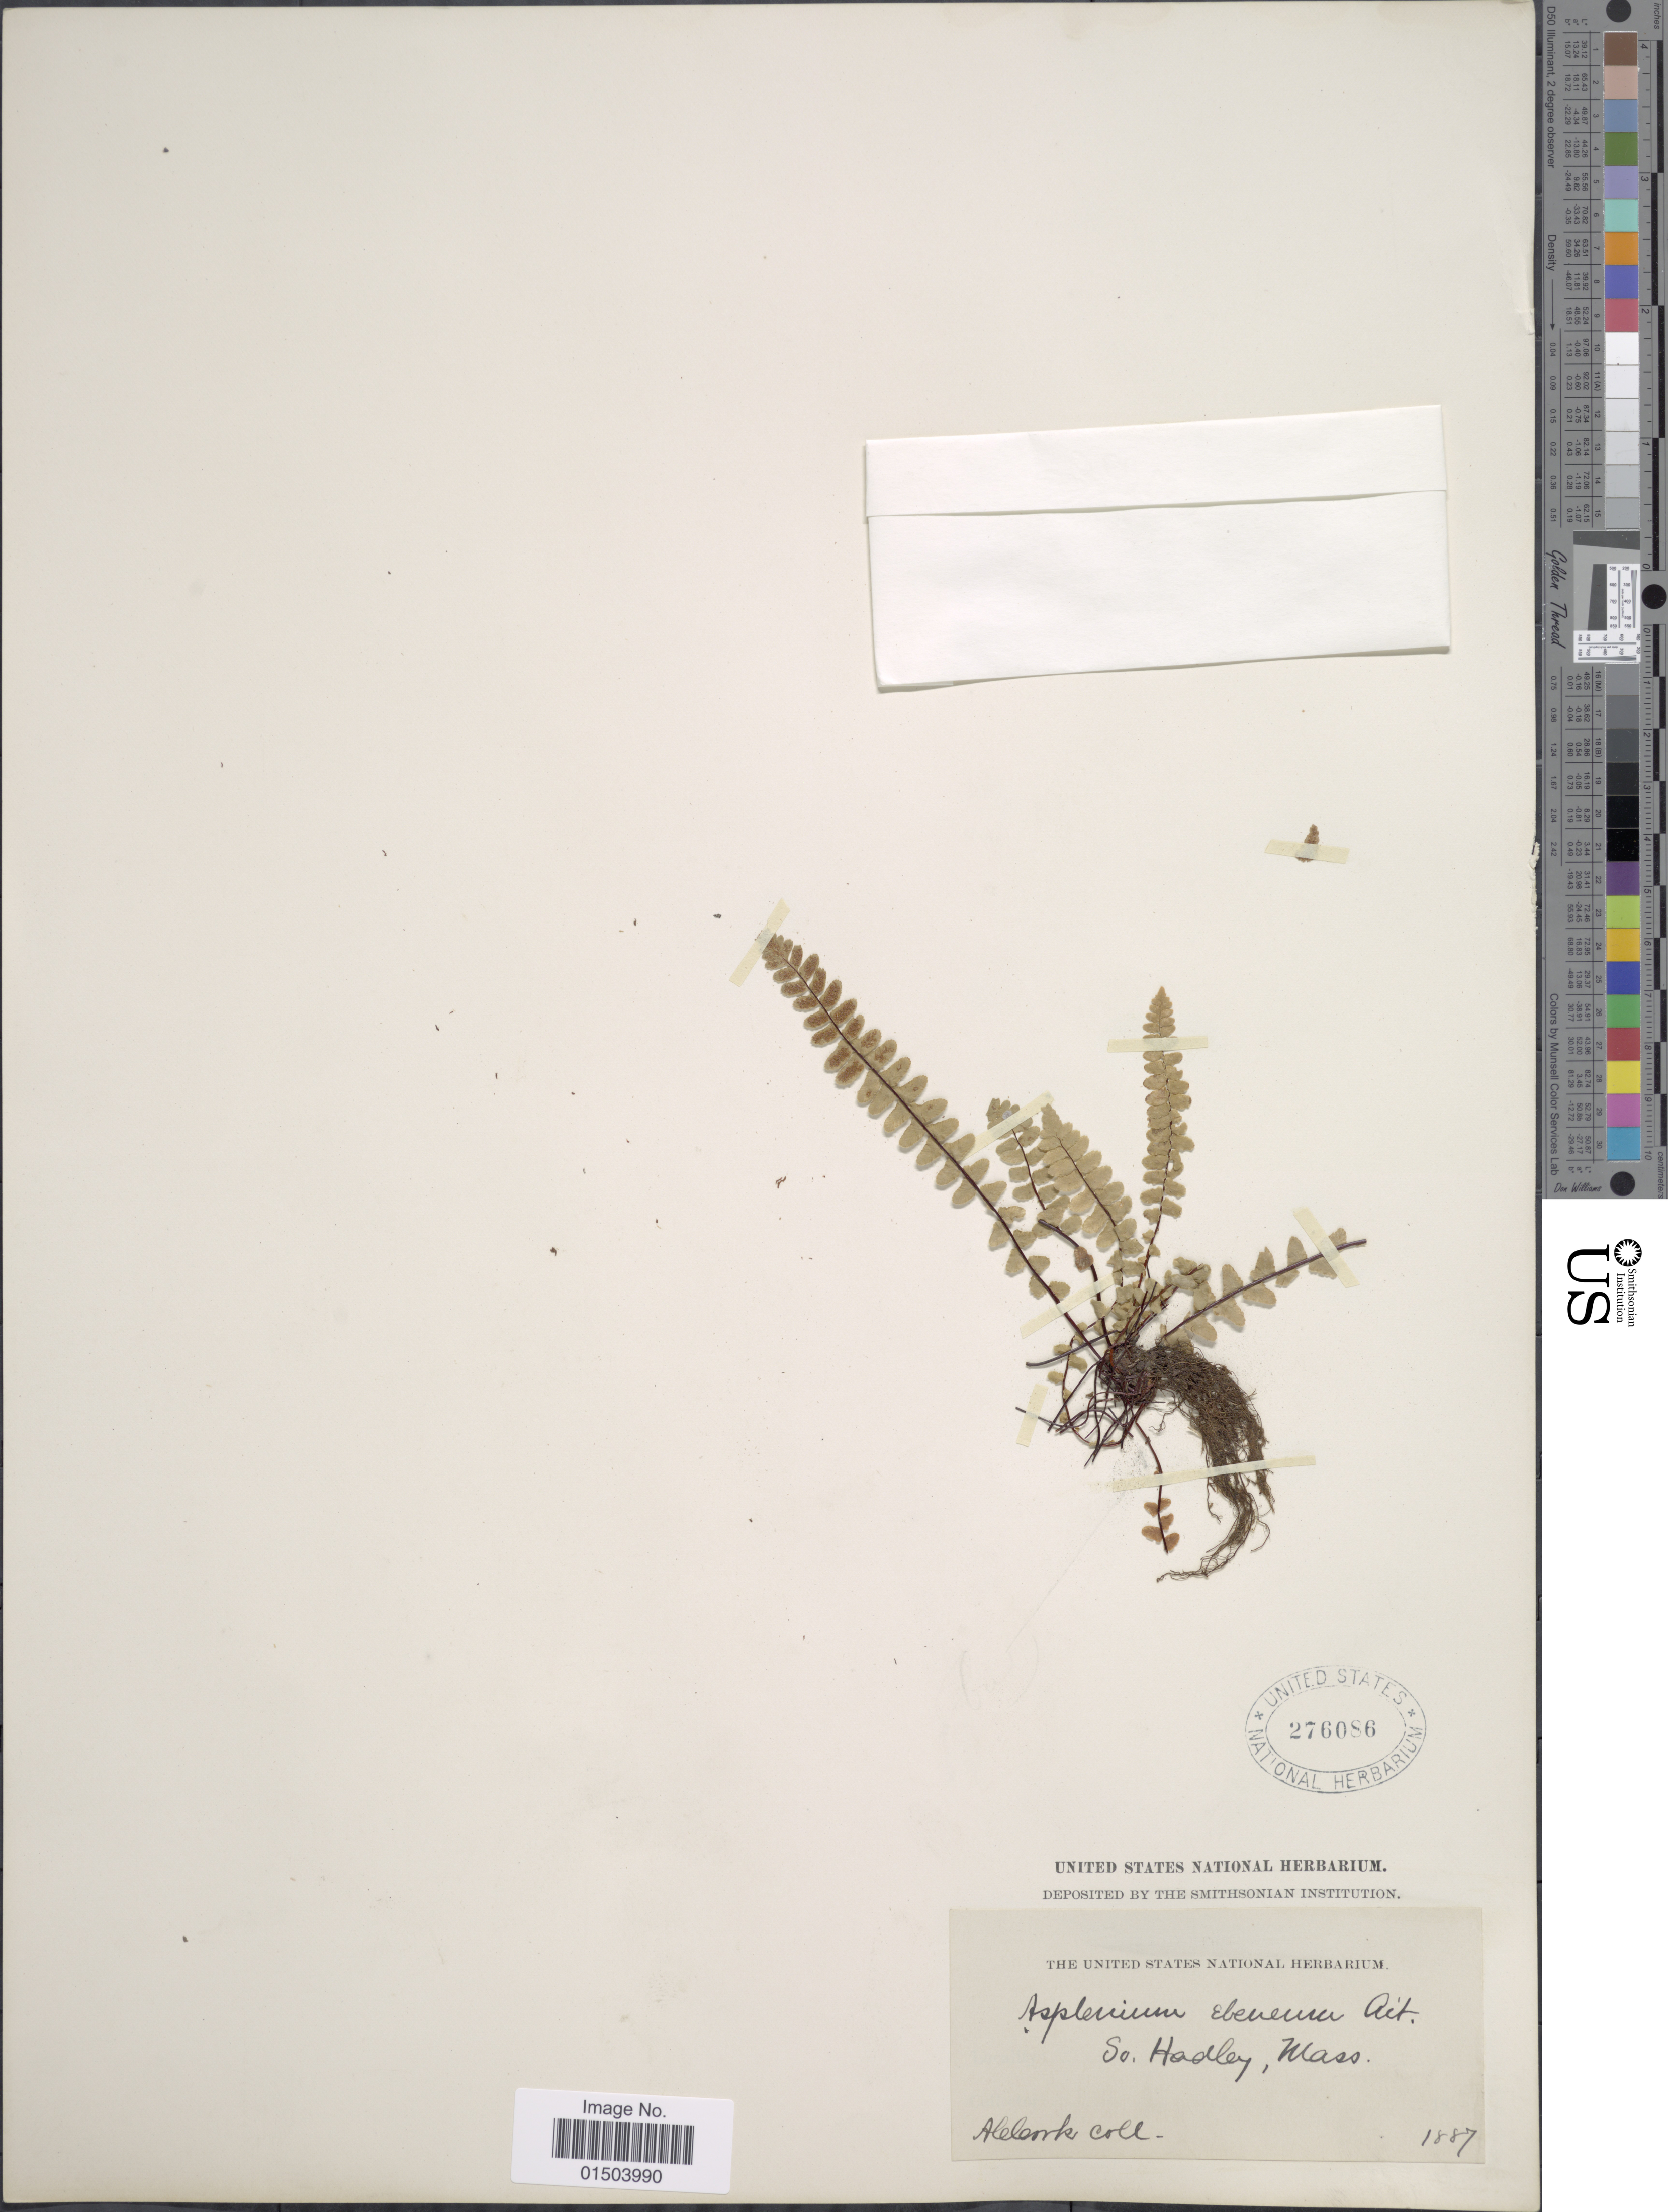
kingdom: Plantae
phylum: Tracheophyta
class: Polypodiopsida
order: Polypodiales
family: Aspleniaceae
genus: Asplenium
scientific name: Asplenium platyneuron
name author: (L.) Britton, Stearns & Poggenb.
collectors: A. Cook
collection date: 1887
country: United States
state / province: Massachusetts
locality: So. Hadley.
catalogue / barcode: US 276086